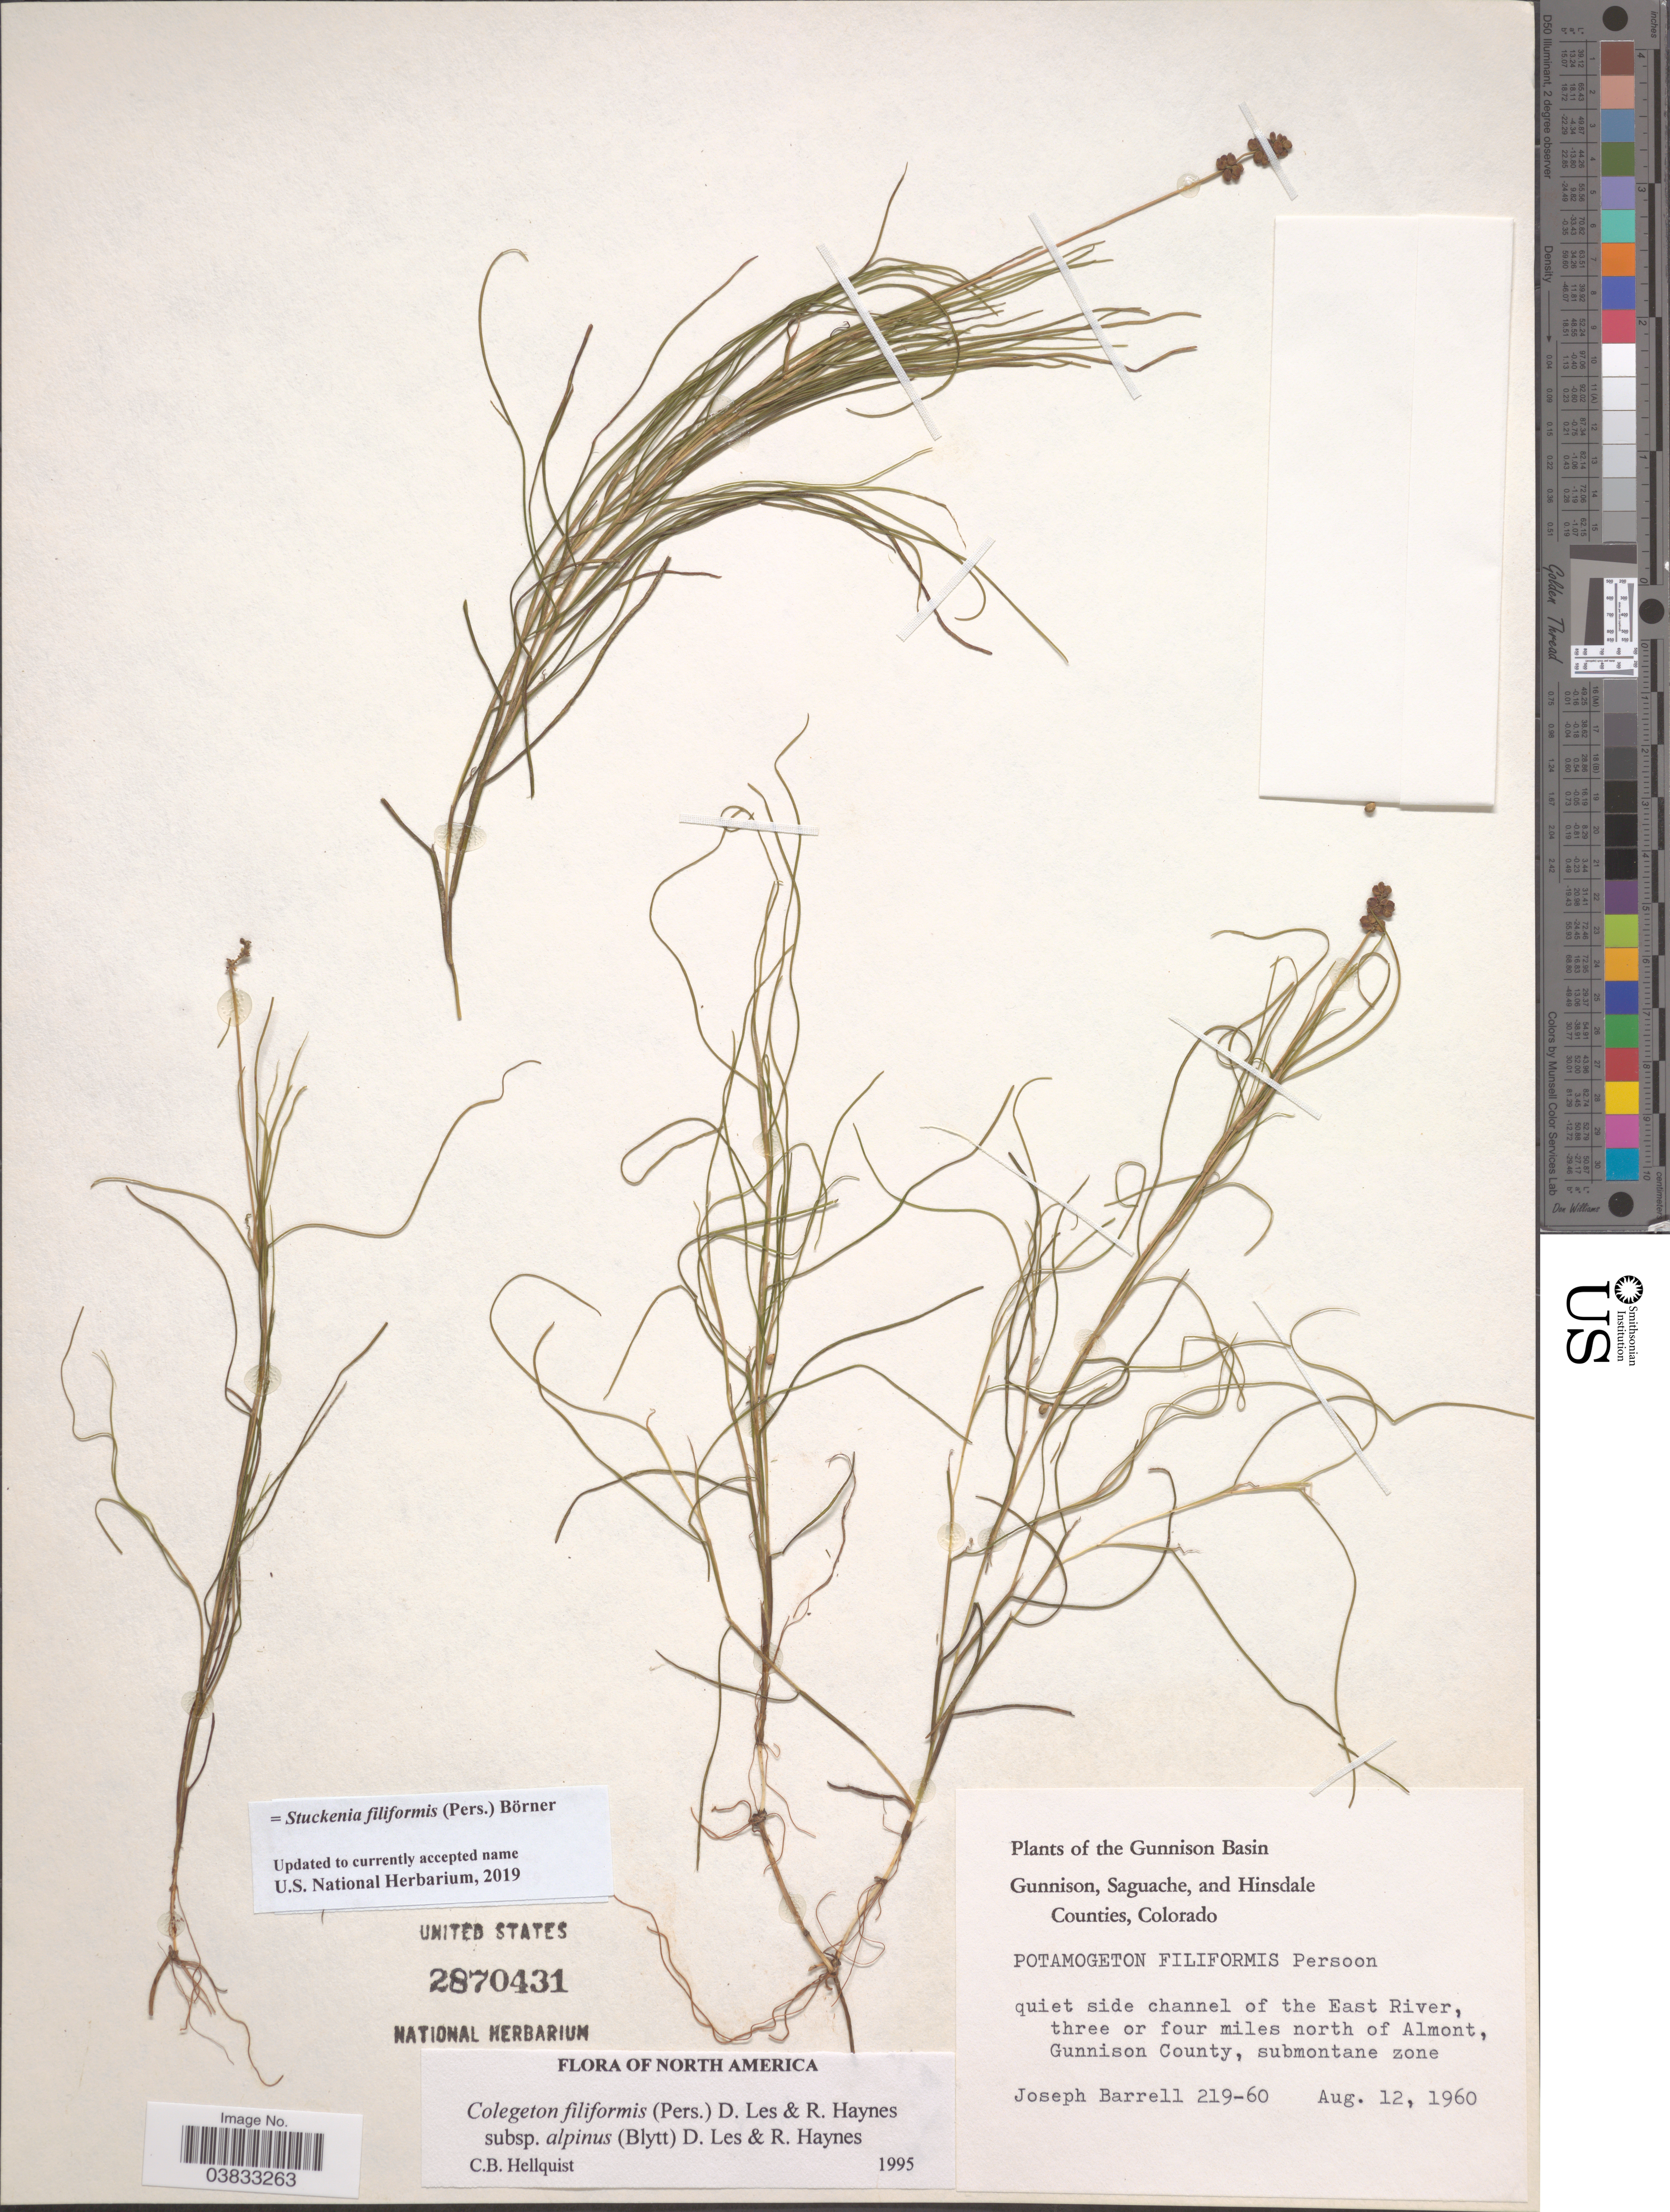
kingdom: Plantae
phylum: Tracheophyta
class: Liliopsida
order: Alismatales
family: Potamogetonaceae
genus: Stuckenia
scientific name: Stuckenia filiformis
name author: (Pers.) Börner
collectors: J. Barrell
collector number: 219-60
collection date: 1960-08-12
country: United States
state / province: Colorado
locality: The Gunnison Basin. Side channel of the East River, three or four miles north of Almont, Gunnison County.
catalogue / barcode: US 2870431